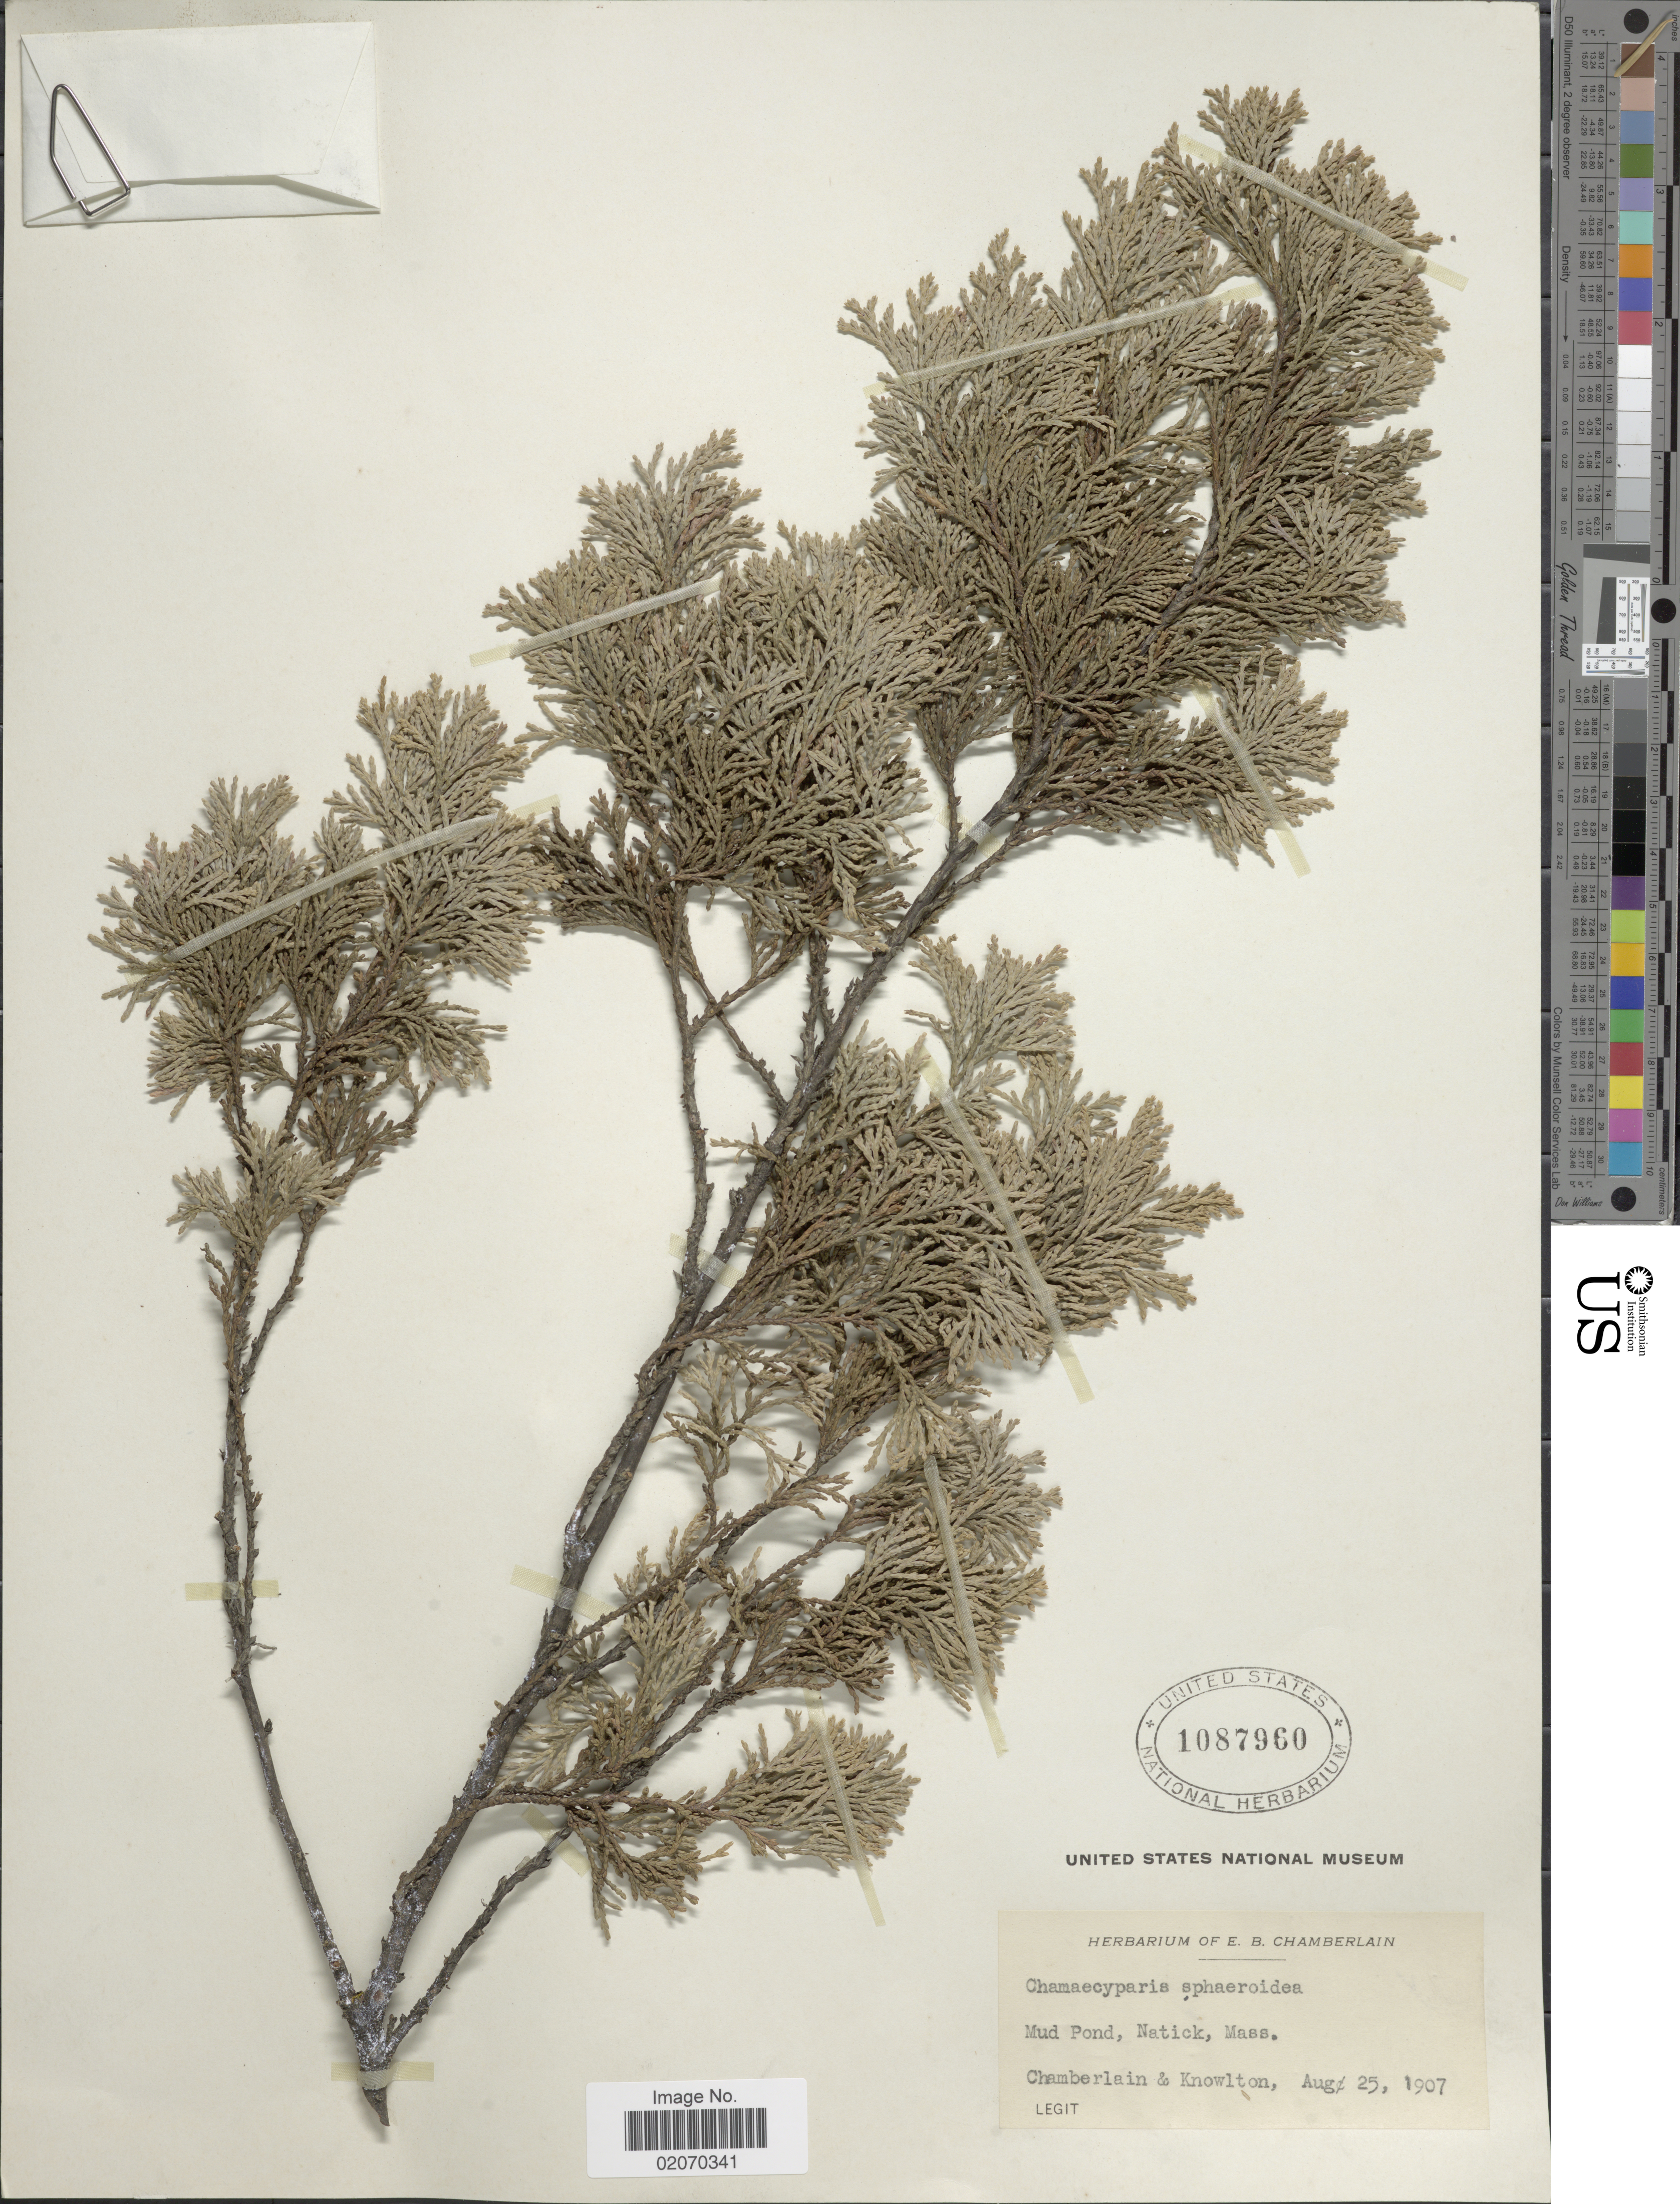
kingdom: Plantae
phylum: Tracheophyta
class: Pinopsida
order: Pinales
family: Cupressaceae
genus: Chamaecyparis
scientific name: Chamaecyparis thyoides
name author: (L.) Britton, Stearns & Poggenb.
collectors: E. Chamberlain & -. Knowlton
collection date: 1907-08-25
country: United States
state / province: Massachusetts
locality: Mud Pond, Natick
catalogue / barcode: US 1087960